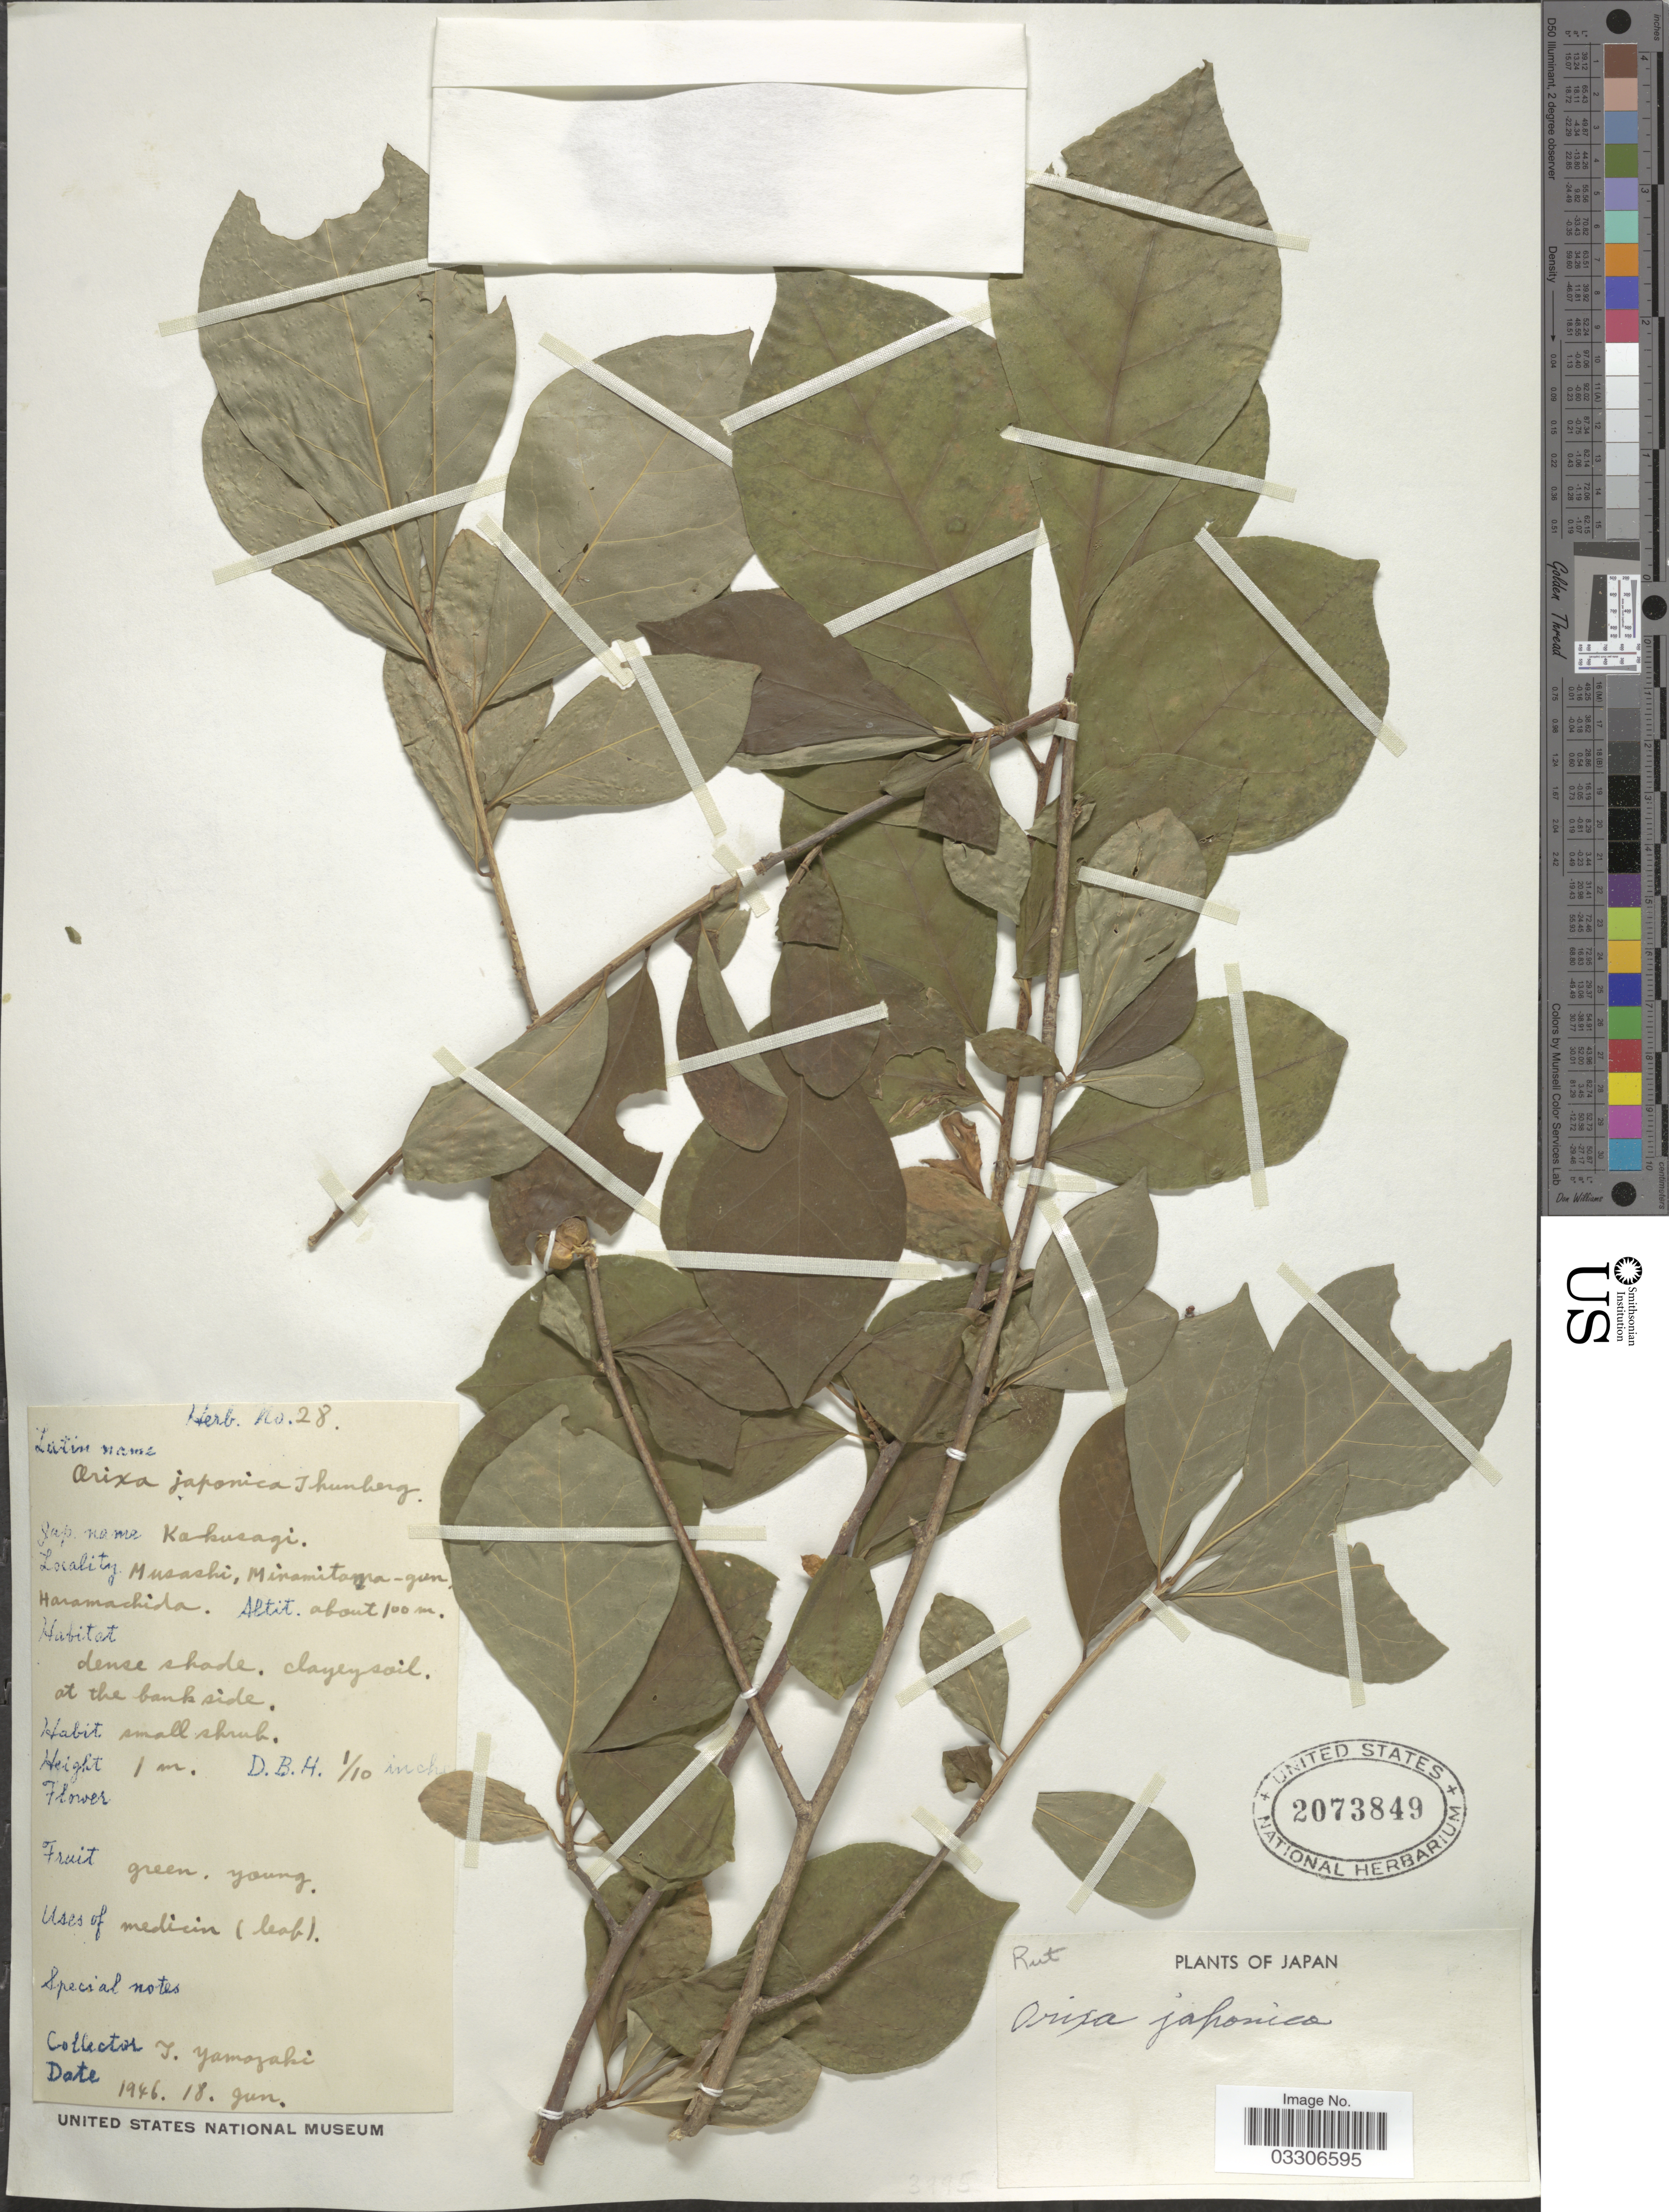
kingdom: Plantae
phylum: Tracheophyta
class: Magnoliopsida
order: Sapindales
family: Rutaceae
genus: Orixa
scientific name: Orixa japonica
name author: Thunb.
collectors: T. Yamazaki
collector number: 28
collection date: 1946-06-18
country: Japan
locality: Musashi, Minamitama-gun, Haramachida.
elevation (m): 100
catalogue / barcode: US 2073849